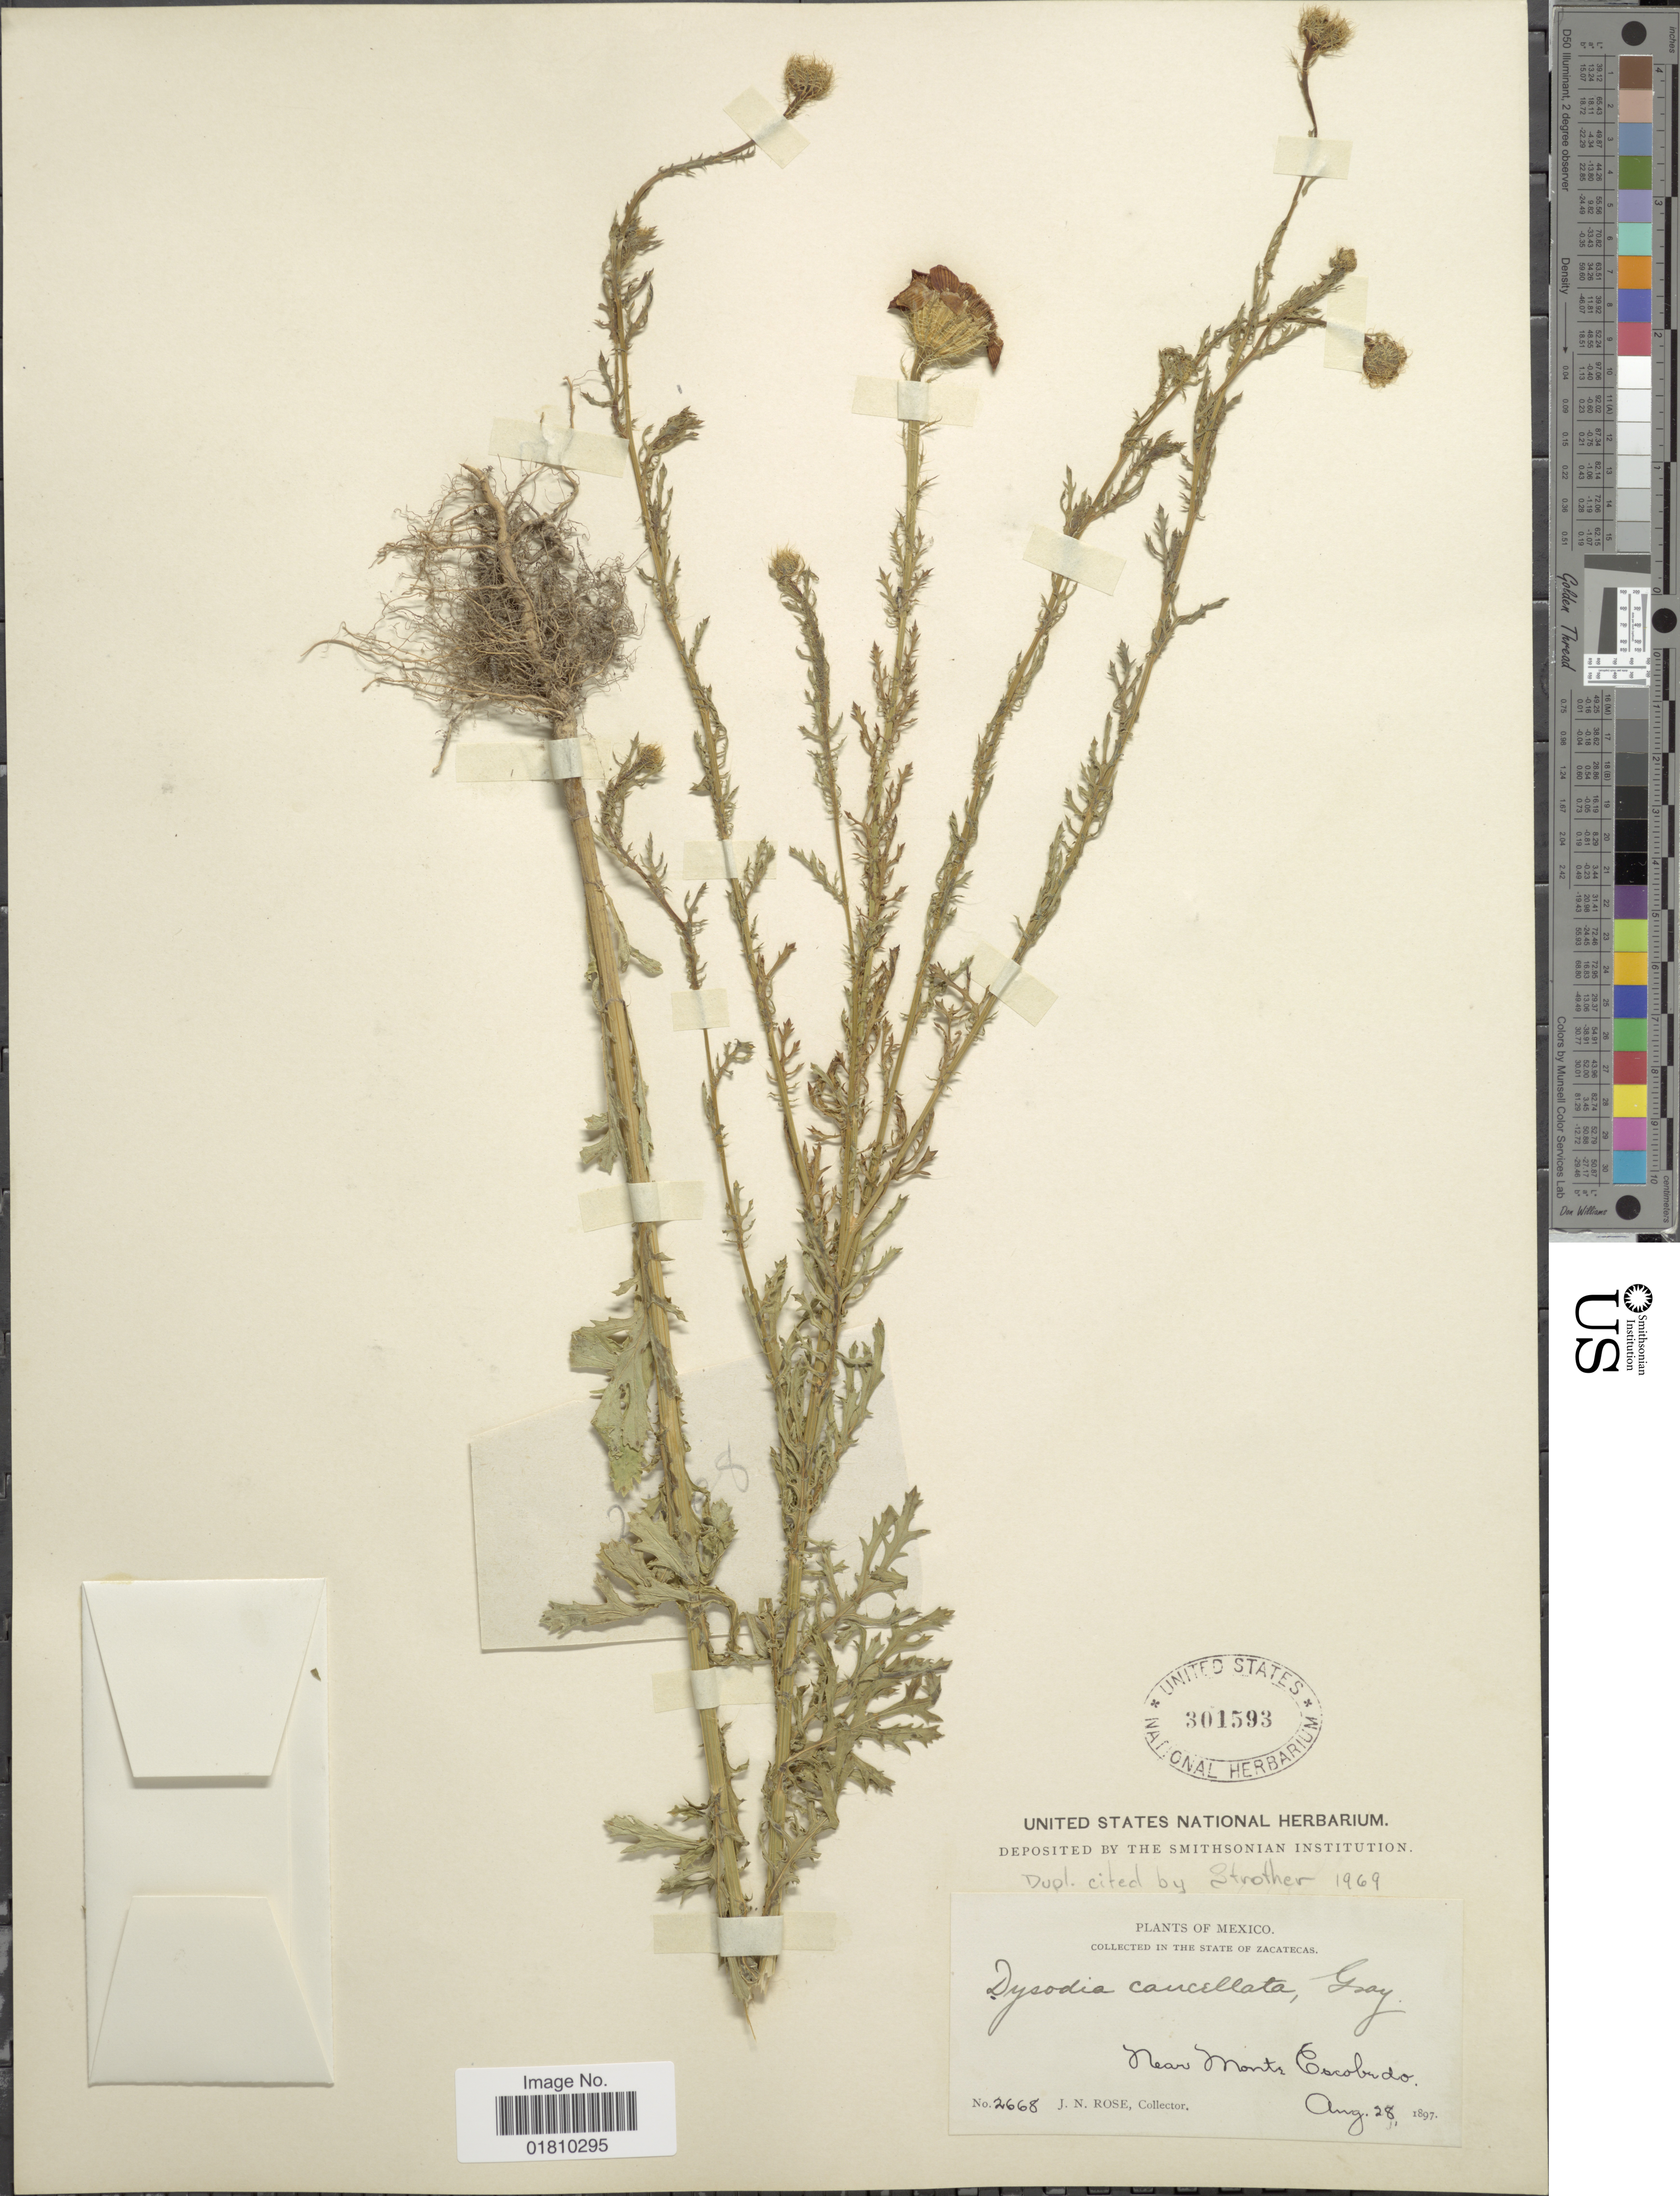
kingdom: Plantae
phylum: Tracheophyta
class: Magnoliopsida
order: Asterales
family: Asteraceae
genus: Adenophyllum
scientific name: Adenophyllum porophyllum var. cancellatum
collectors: J. N. Rose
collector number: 2668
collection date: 1897-08-28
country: Mexico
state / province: Zacatecas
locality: Near Monte Escobedo.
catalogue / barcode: US 301593